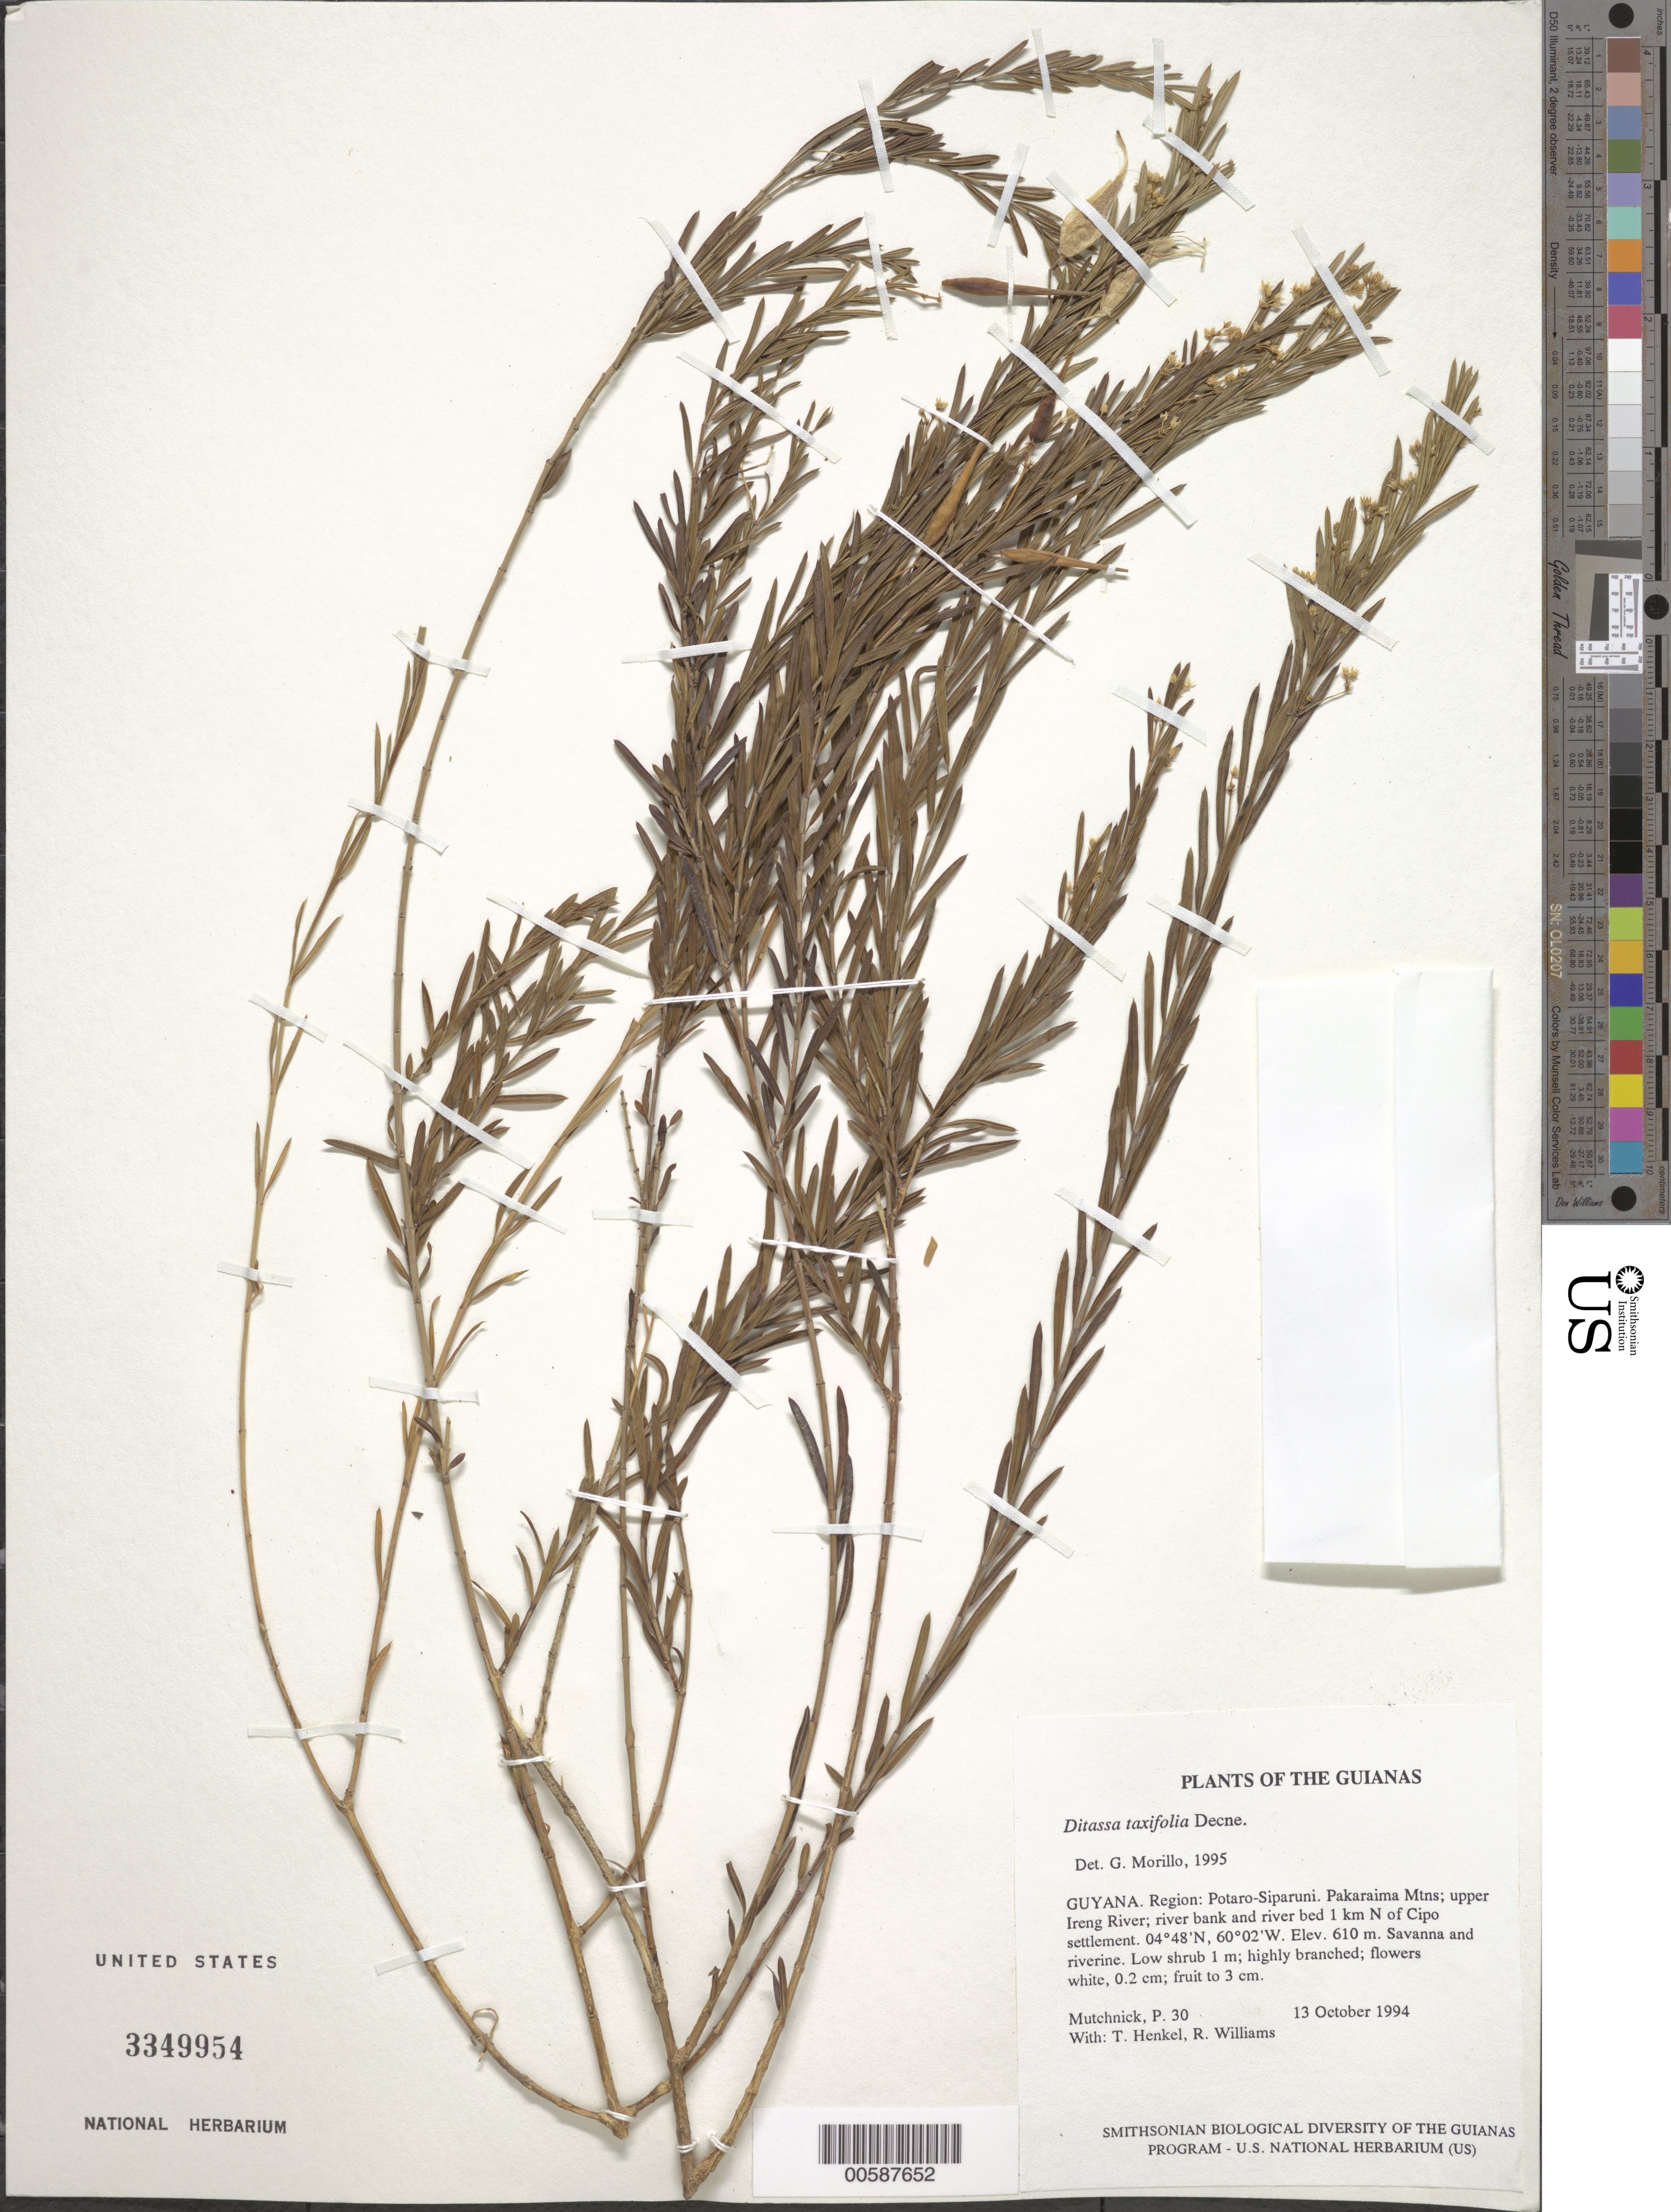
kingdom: Plantae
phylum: Tracheophyta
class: Magnoliopsida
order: Gentianales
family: Apocynaceae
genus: Ditassa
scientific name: Ditassa taxifolia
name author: Decne.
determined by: Morillo, G. N.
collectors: P. Mutchnick, T. Henkel & R. Williams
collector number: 30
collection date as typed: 13 October 1994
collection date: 1994-10-13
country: Guyana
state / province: Potaro-Siparuni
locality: Pakaraima Mtns; upper Ireng River; river bank and river bed 1 km N of Cipo settlement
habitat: Savanna and riverine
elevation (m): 610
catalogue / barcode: US 3349954